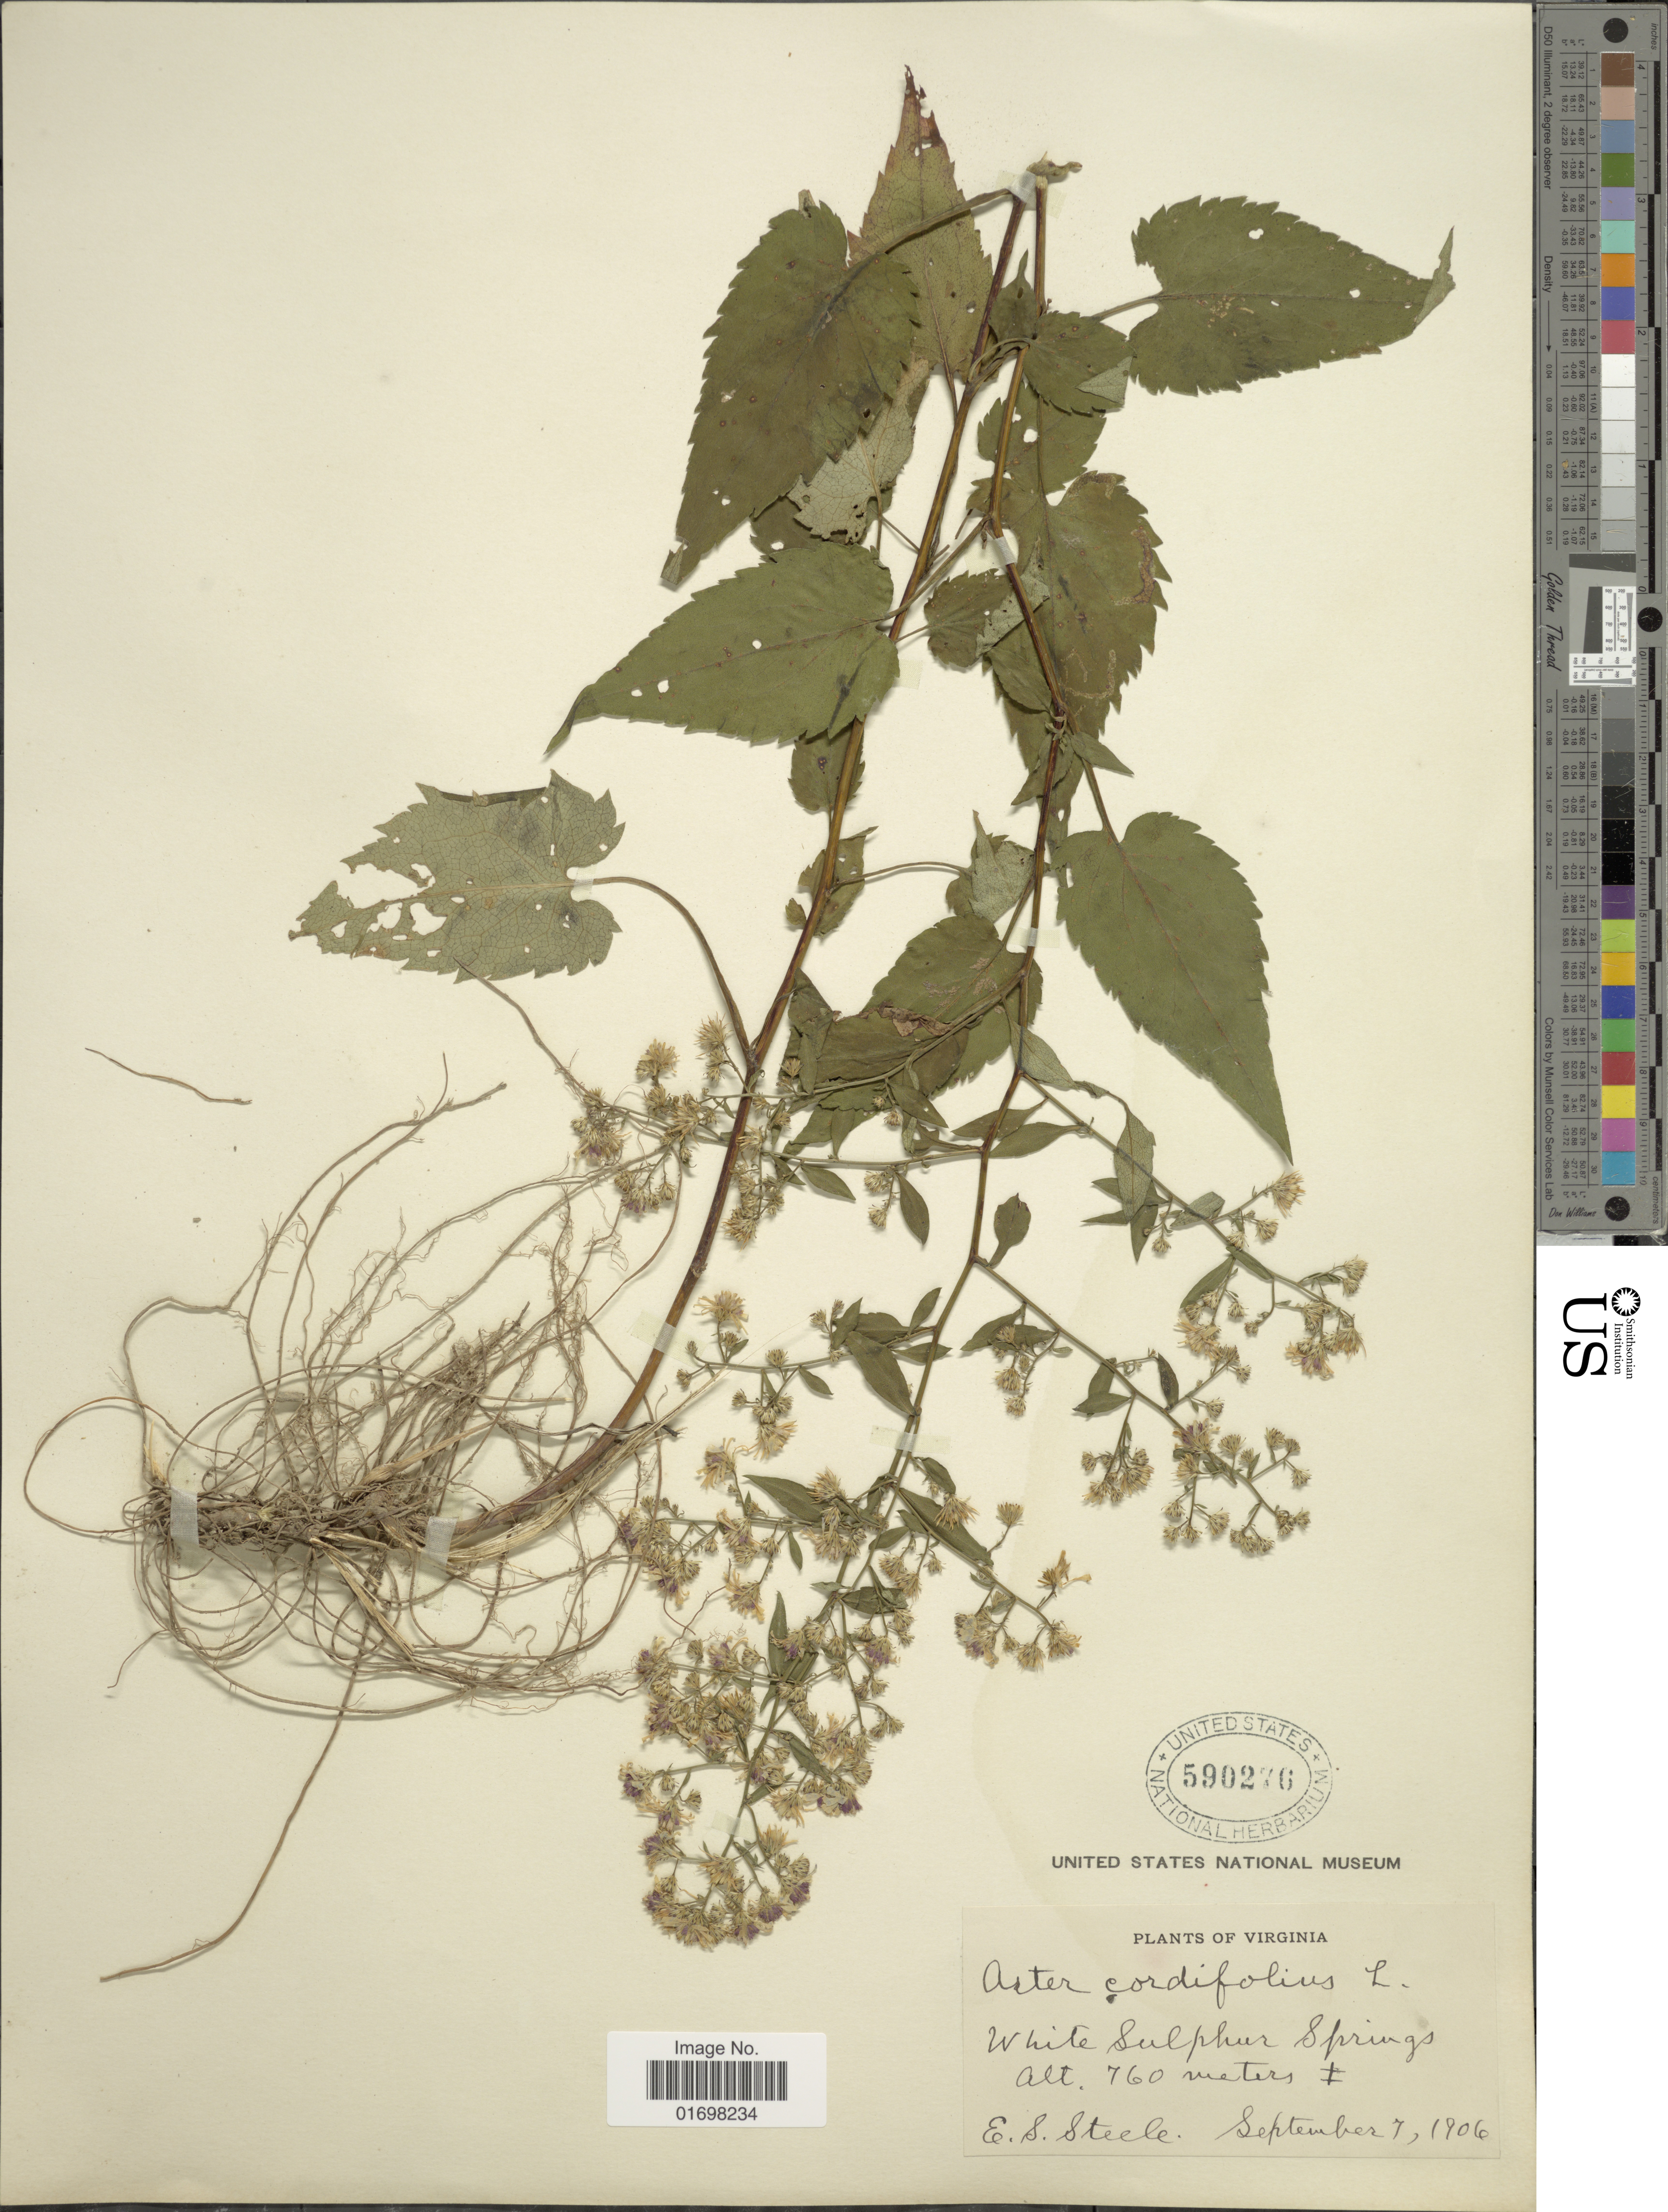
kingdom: Plantae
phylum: Tracheophyta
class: Magnoliopsida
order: Asterales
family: Asteraceae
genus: Symphyotrichum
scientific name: Symphyotrichum cordifolium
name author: (L.) G.L. Nesom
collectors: E. Steele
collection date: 1906-09-07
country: United States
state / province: Virginia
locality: Virginia, White Sulphur Springs.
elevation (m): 760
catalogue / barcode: US 590276